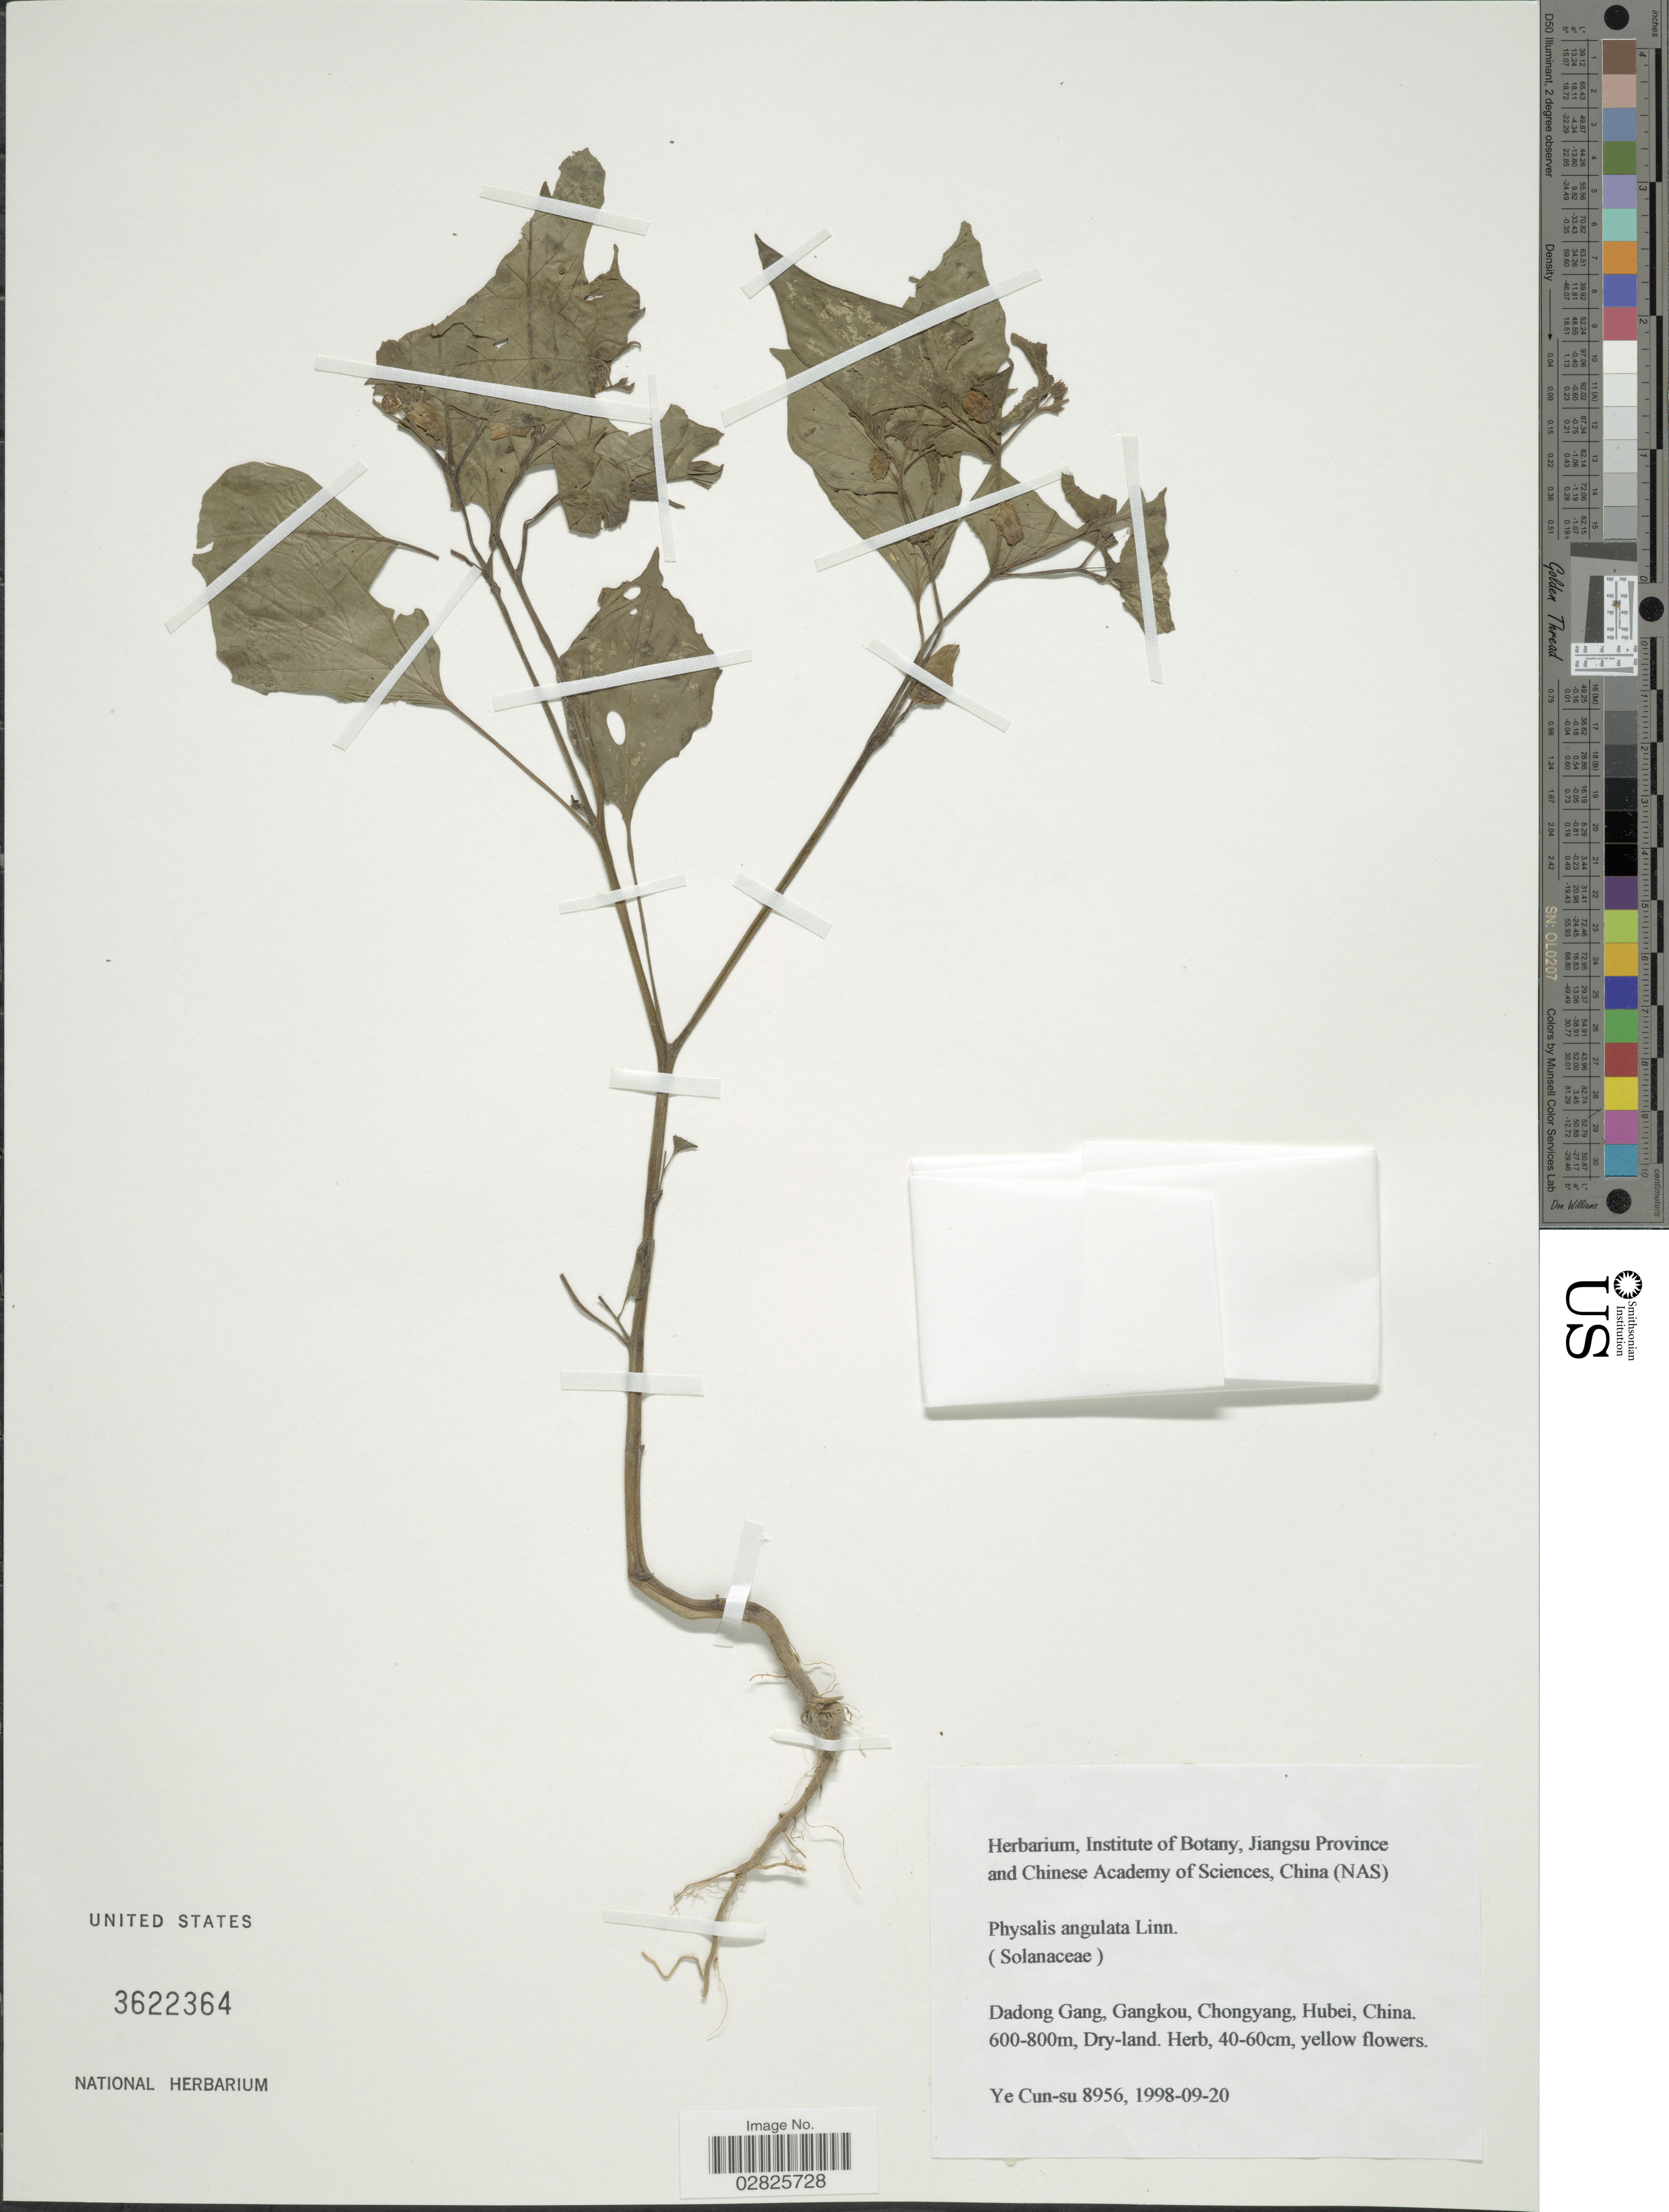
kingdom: Plantae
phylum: Tracheophyta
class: Magnoliopsida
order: Solanales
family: Solanaceae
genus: Physalis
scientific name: Physalis angulata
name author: L.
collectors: Ye Cun-su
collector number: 8956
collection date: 1998-09-20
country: China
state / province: Hubei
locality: Dadong Gang, Gangkou, Chongyang.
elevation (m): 600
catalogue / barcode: US 3622364